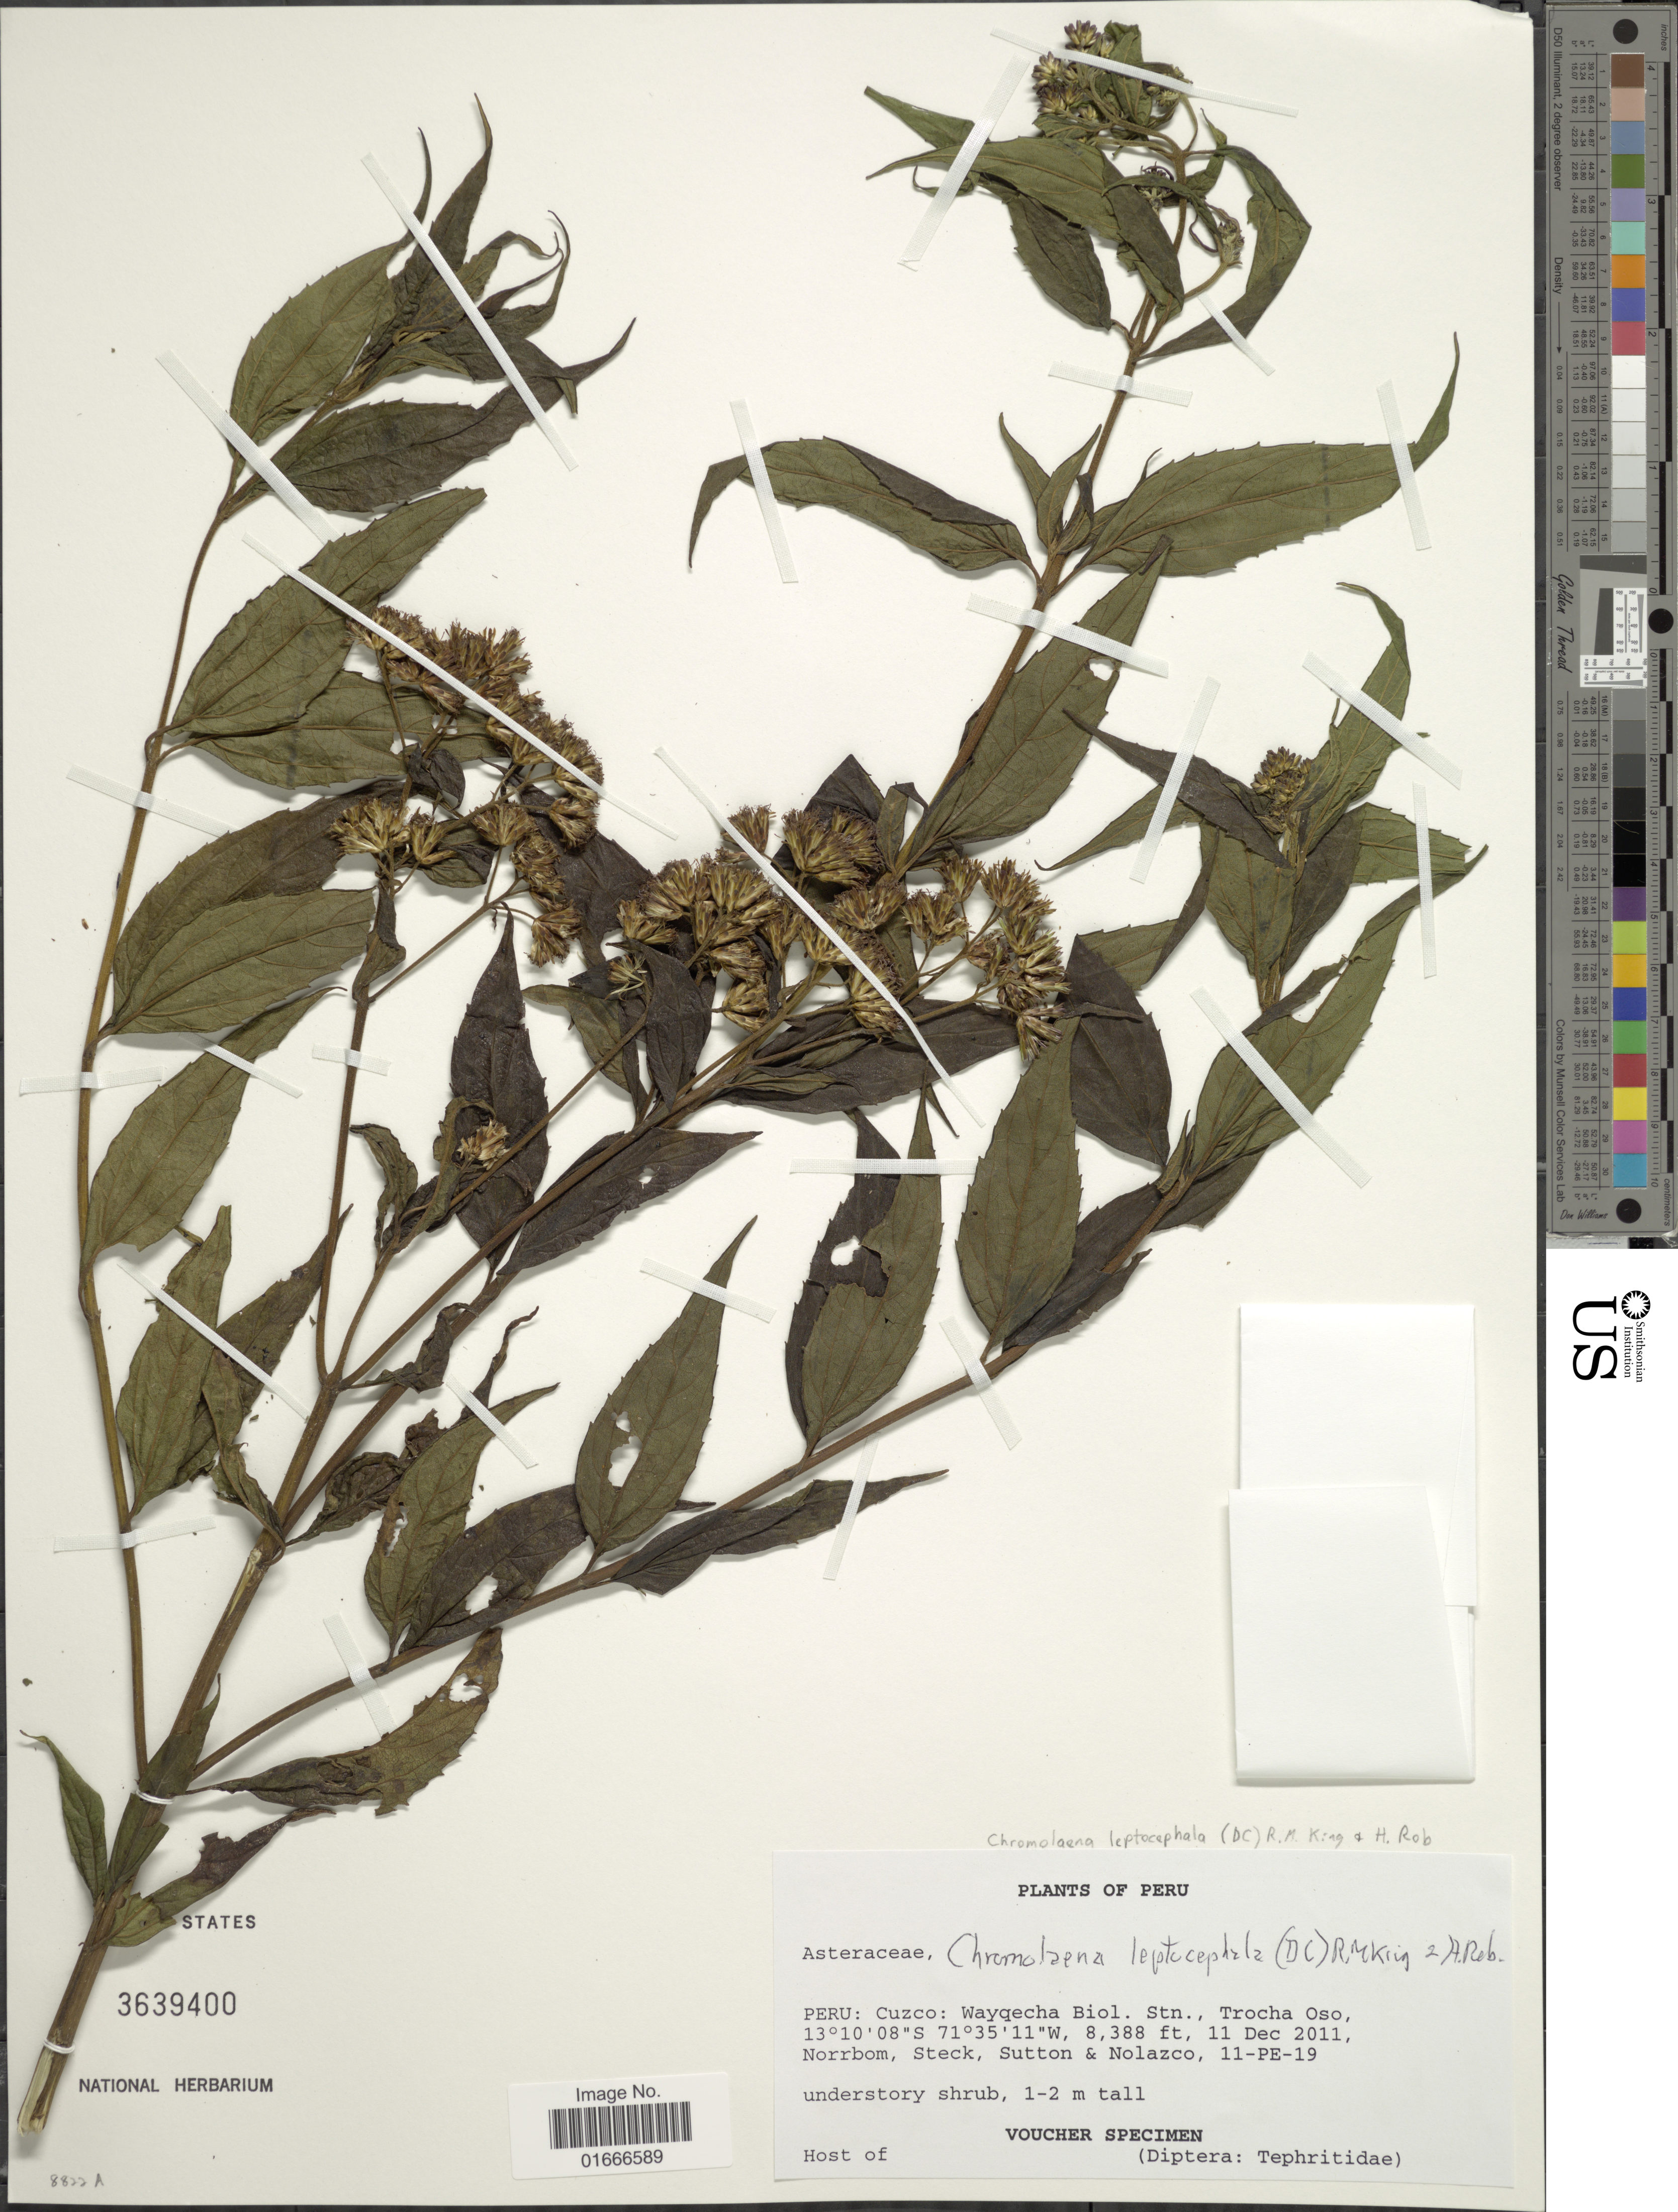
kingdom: Plantae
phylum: Tracheophyta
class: Magnoliopsida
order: Asterales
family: Asteraceae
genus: Chromolaena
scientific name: Chromolaena leptocephala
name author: (DC.) R.M. King & H. Rob.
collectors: A. L. Norrbom, Steck, Sutton, -- & Nolazco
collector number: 11-PE-19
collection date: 2011-12-11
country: Peru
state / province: Cusco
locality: Wayqecha Biol. Stn., Trocha Oso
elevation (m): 2557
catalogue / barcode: US 3639400